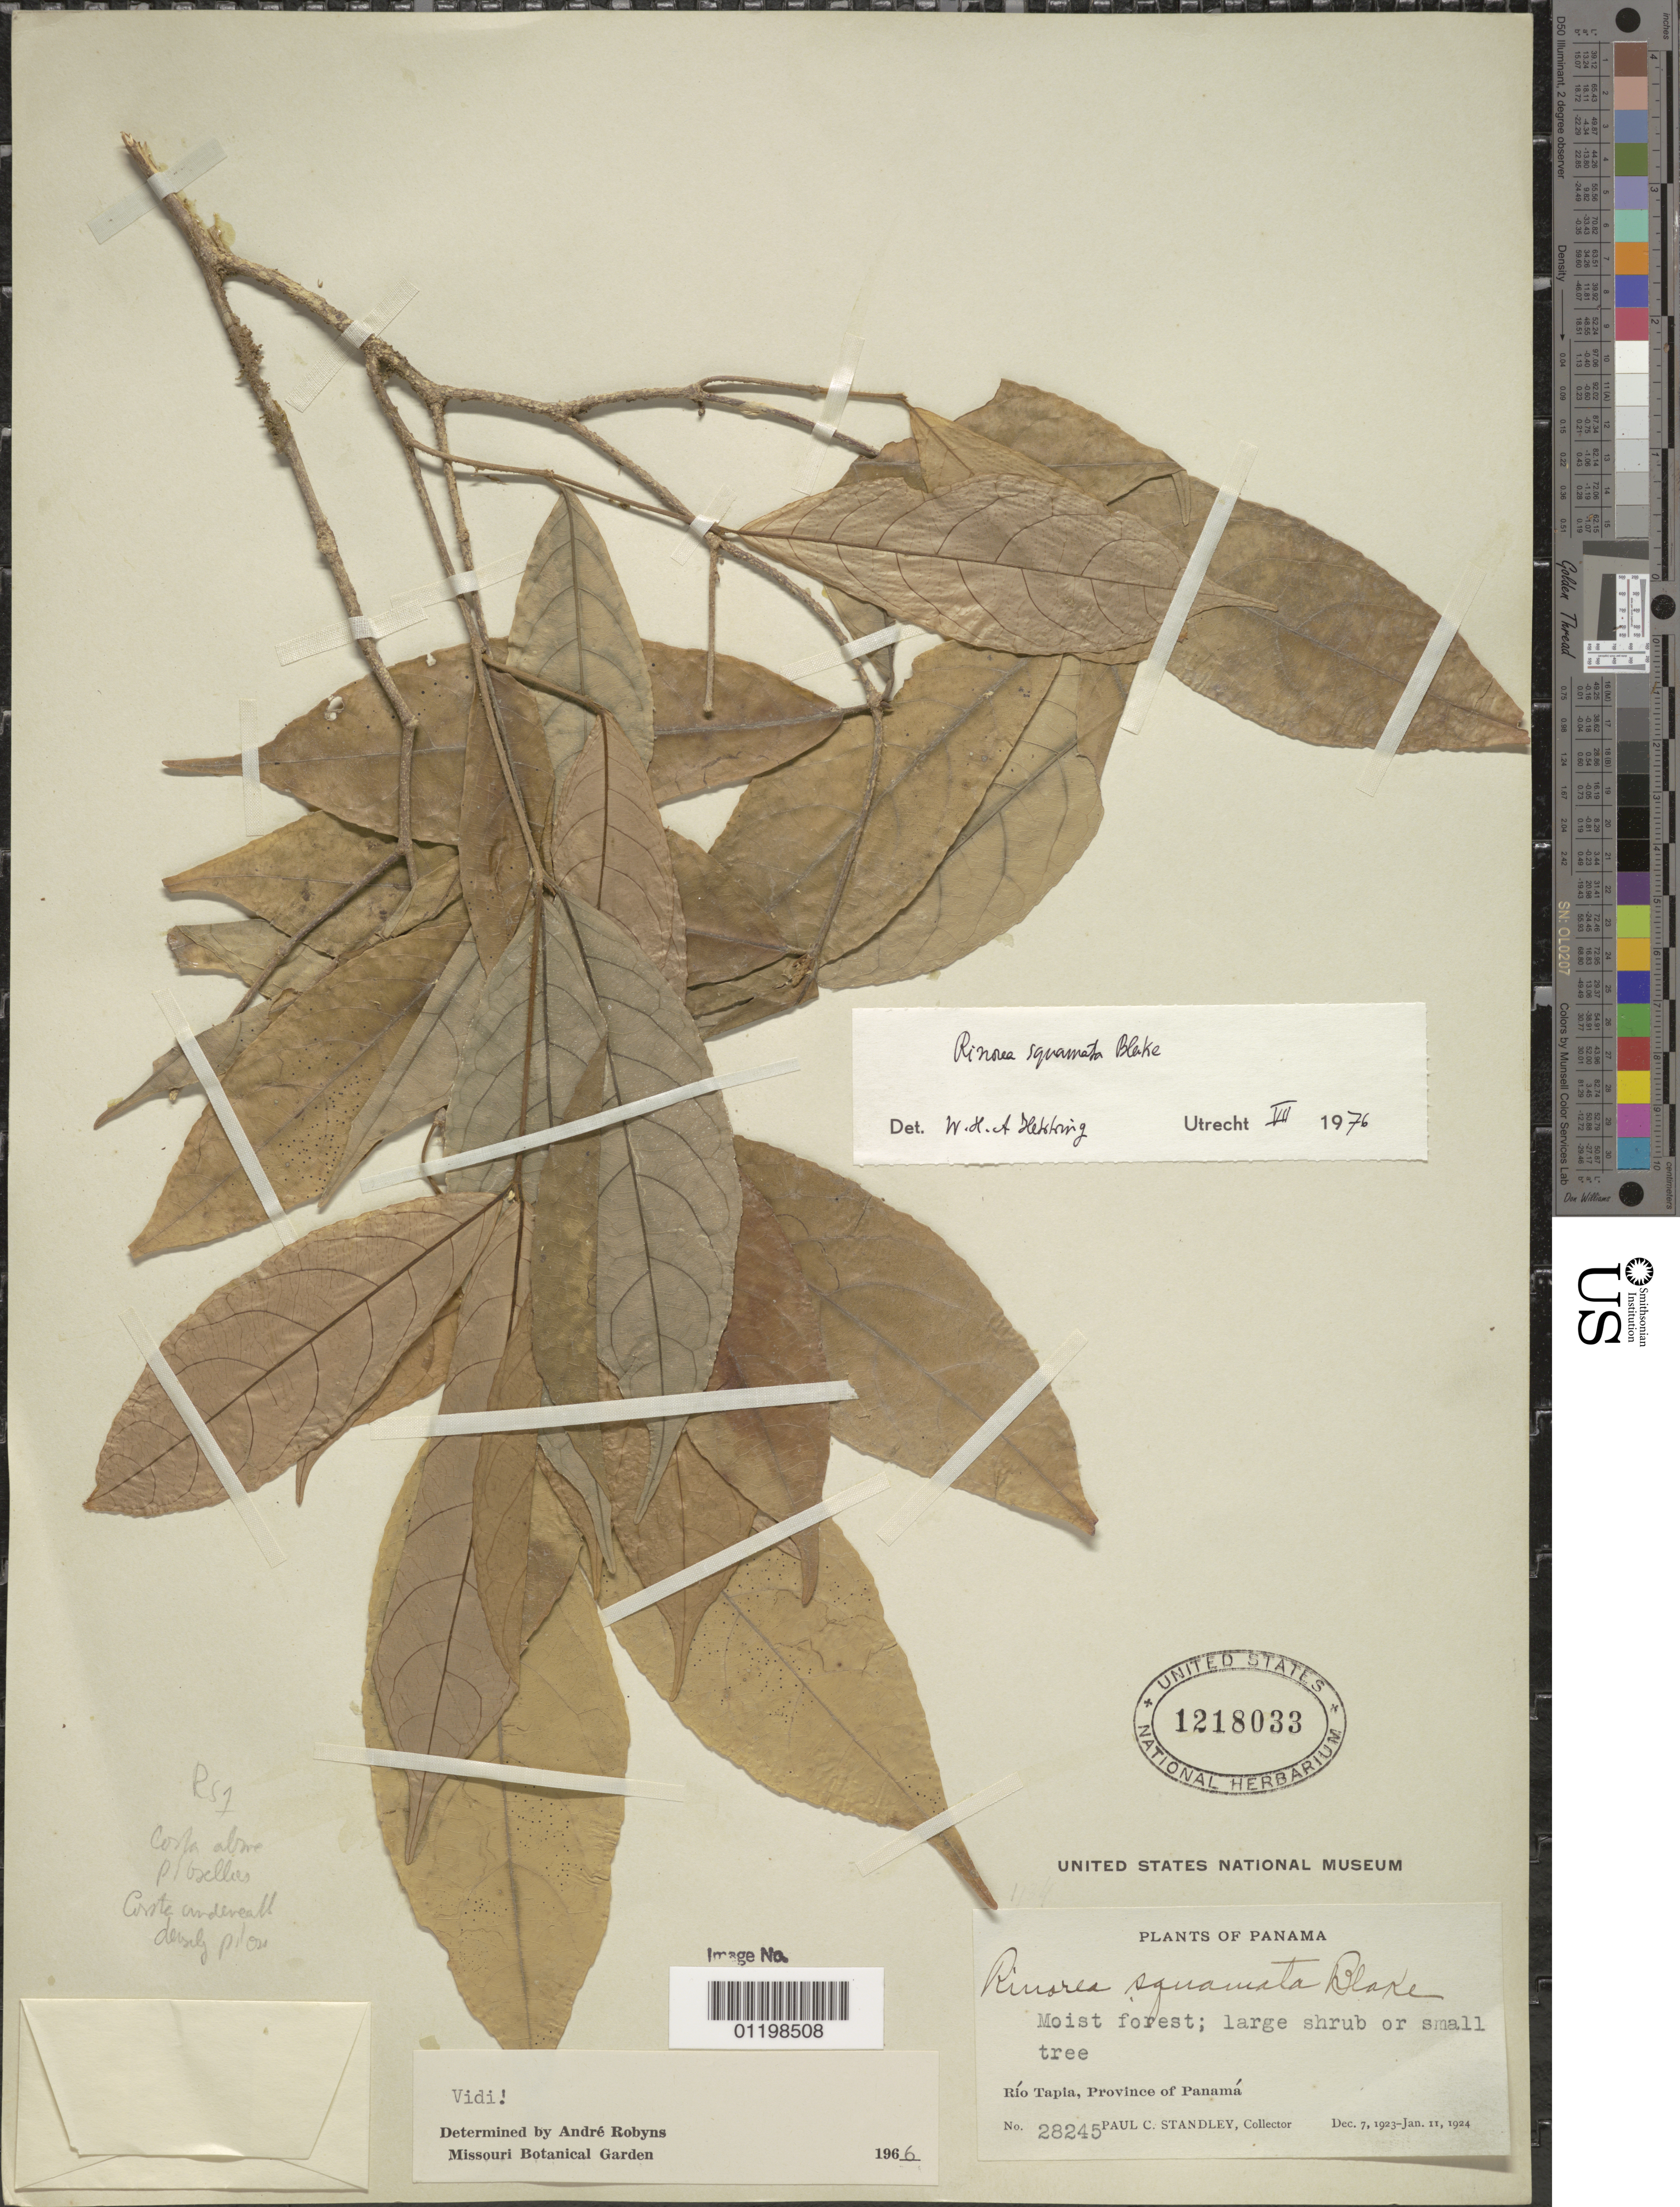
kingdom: Plantae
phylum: Tracheophyta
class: Magnoliopsida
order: Malpighiales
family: Violaceae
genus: Rinorea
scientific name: Rinorea squamata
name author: S.F. Blake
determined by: Hekking, W. H. A.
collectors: P. C. Standley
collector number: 28245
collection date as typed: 07 Dec 1923 to 11 Jan 1924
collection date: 1923-12-07/1924-01-11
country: Panama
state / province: Panamá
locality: Rio Tapia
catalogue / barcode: US 1218033